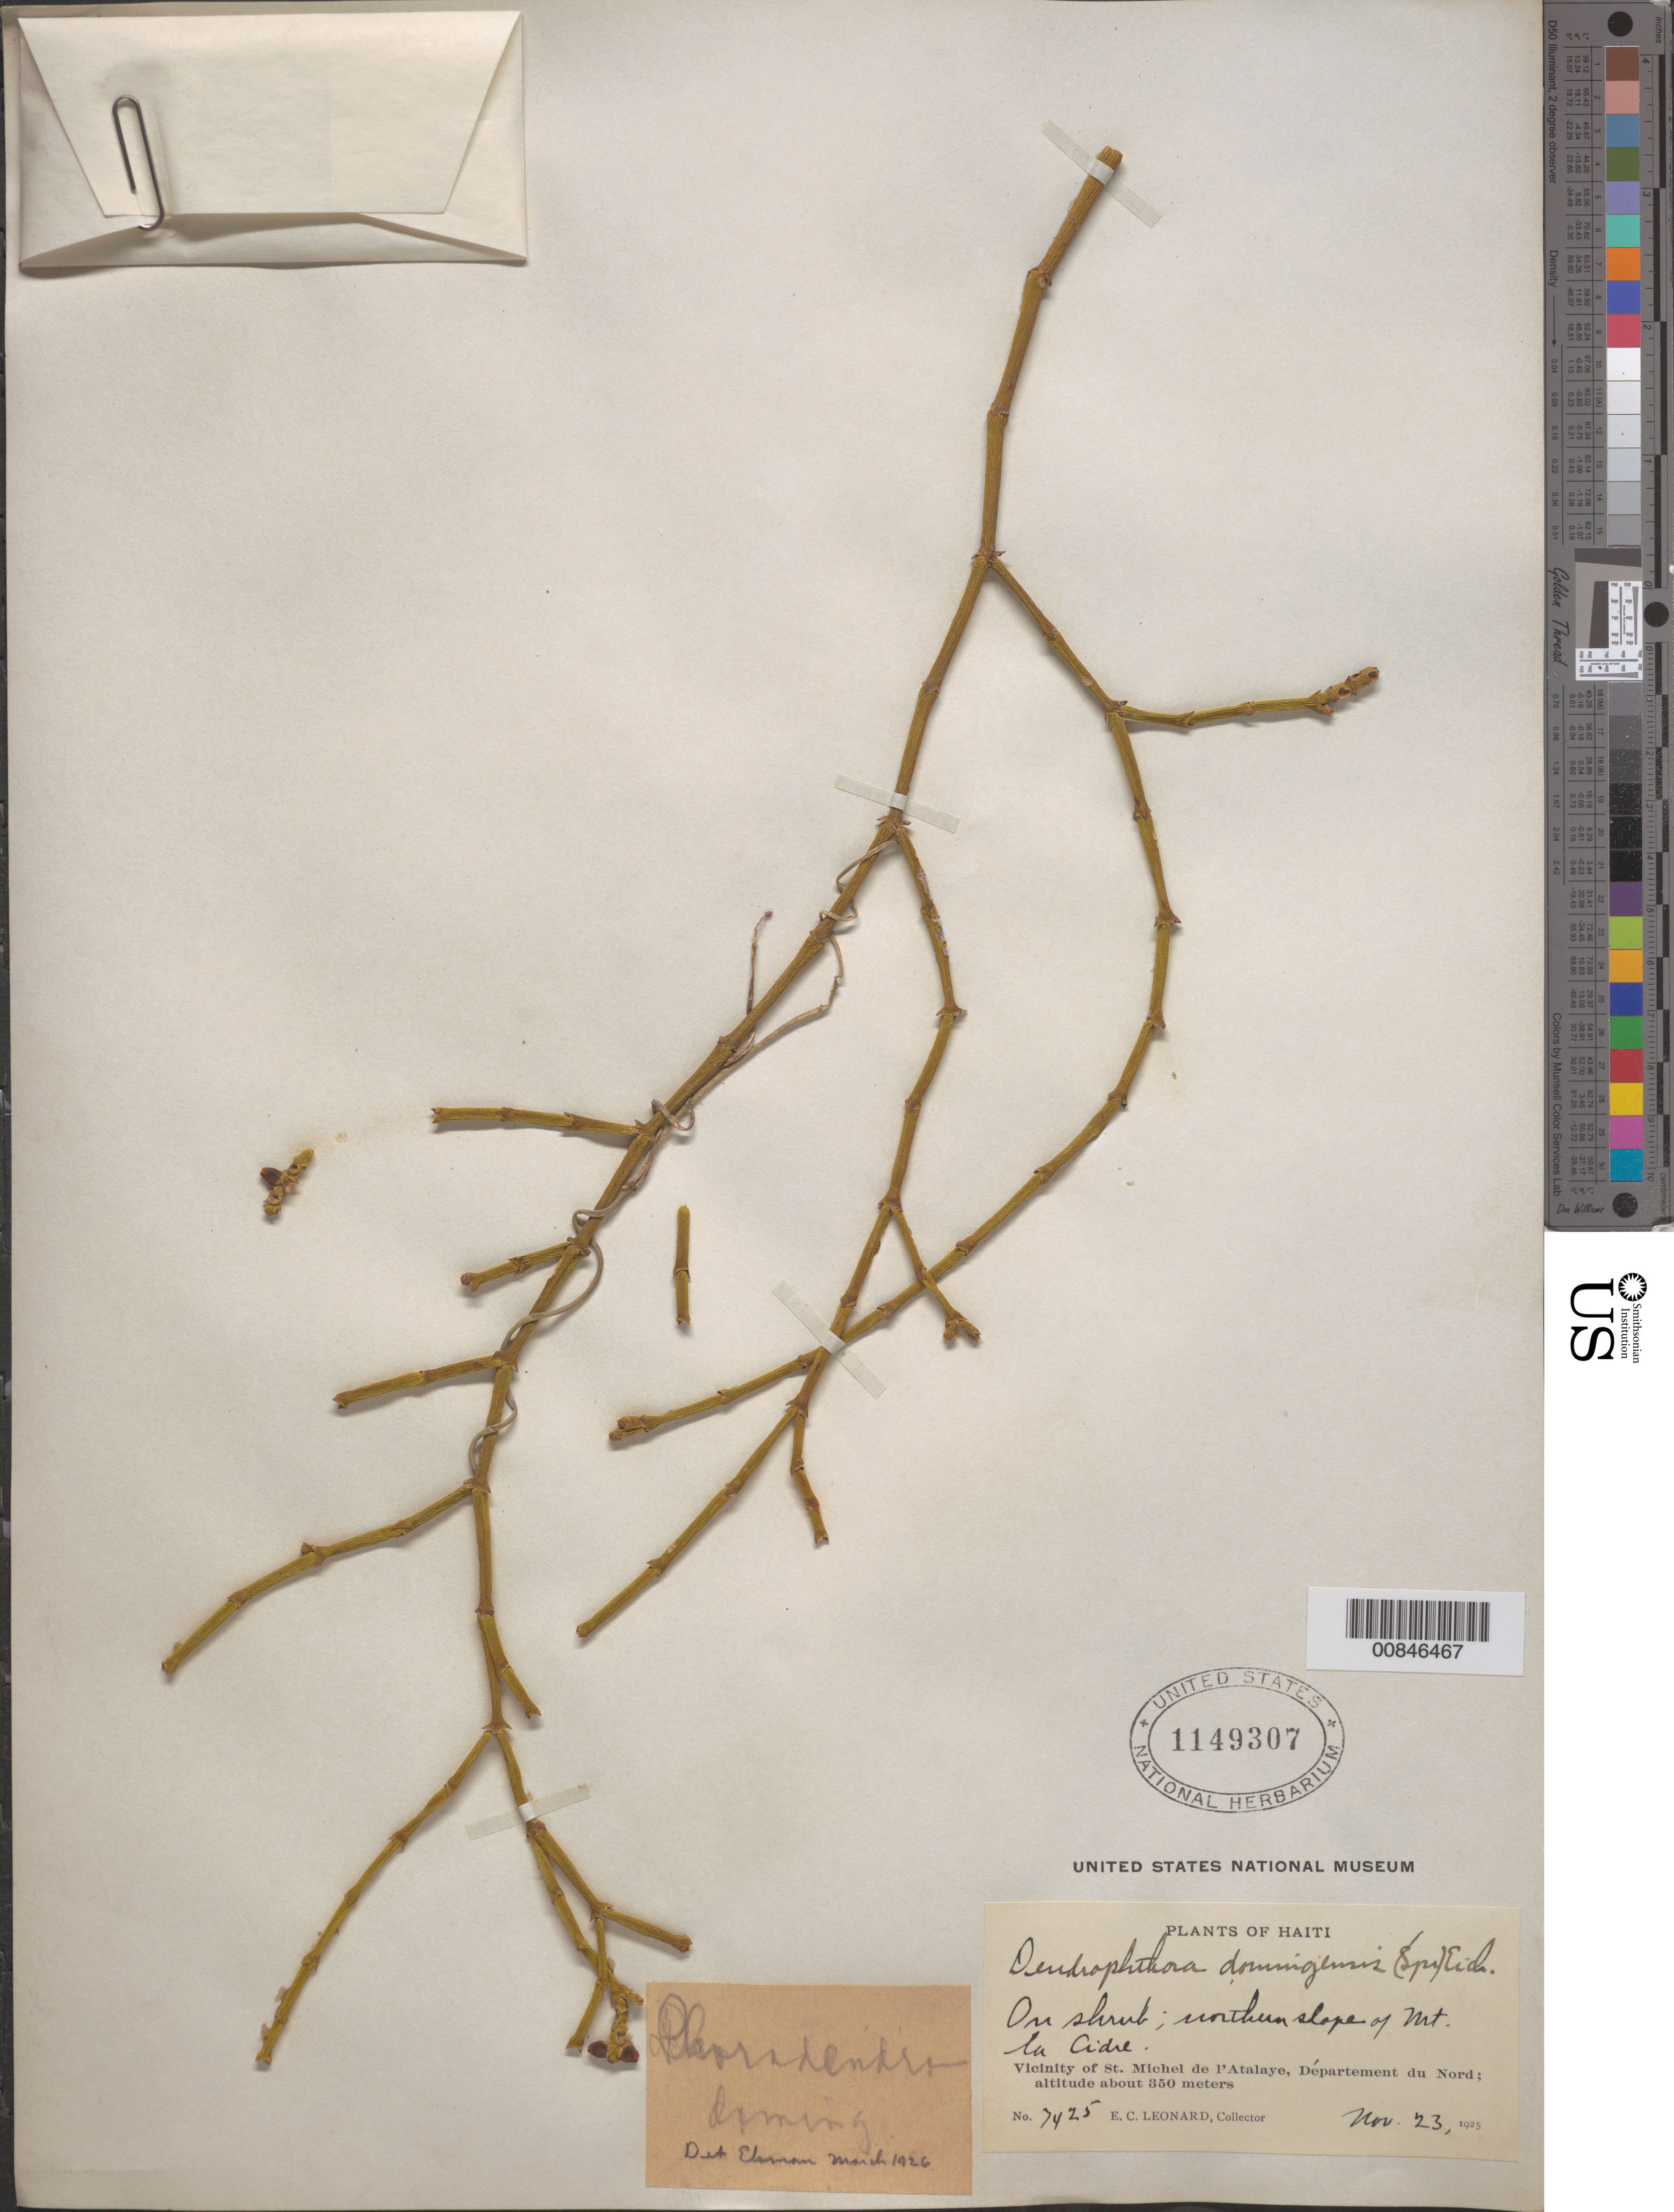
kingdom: Plantae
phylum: Tracheophyta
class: Magnoliopsida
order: Santalales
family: Viscaceae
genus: Dendrophthora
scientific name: Dendrophthora domingensis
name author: (Spreng.) Eichler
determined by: Ekman, E. L.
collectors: E. C. Leonard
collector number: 7425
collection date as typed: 23 Nov 1925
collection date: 1925-11-23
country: Haiti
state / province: Nord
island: Hispaniola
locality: Vicinity of St. Michel de l'Atalaye, northern slope of Mt. la Cidre.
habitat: On shrub.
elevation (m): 350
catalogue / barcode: US 1149307